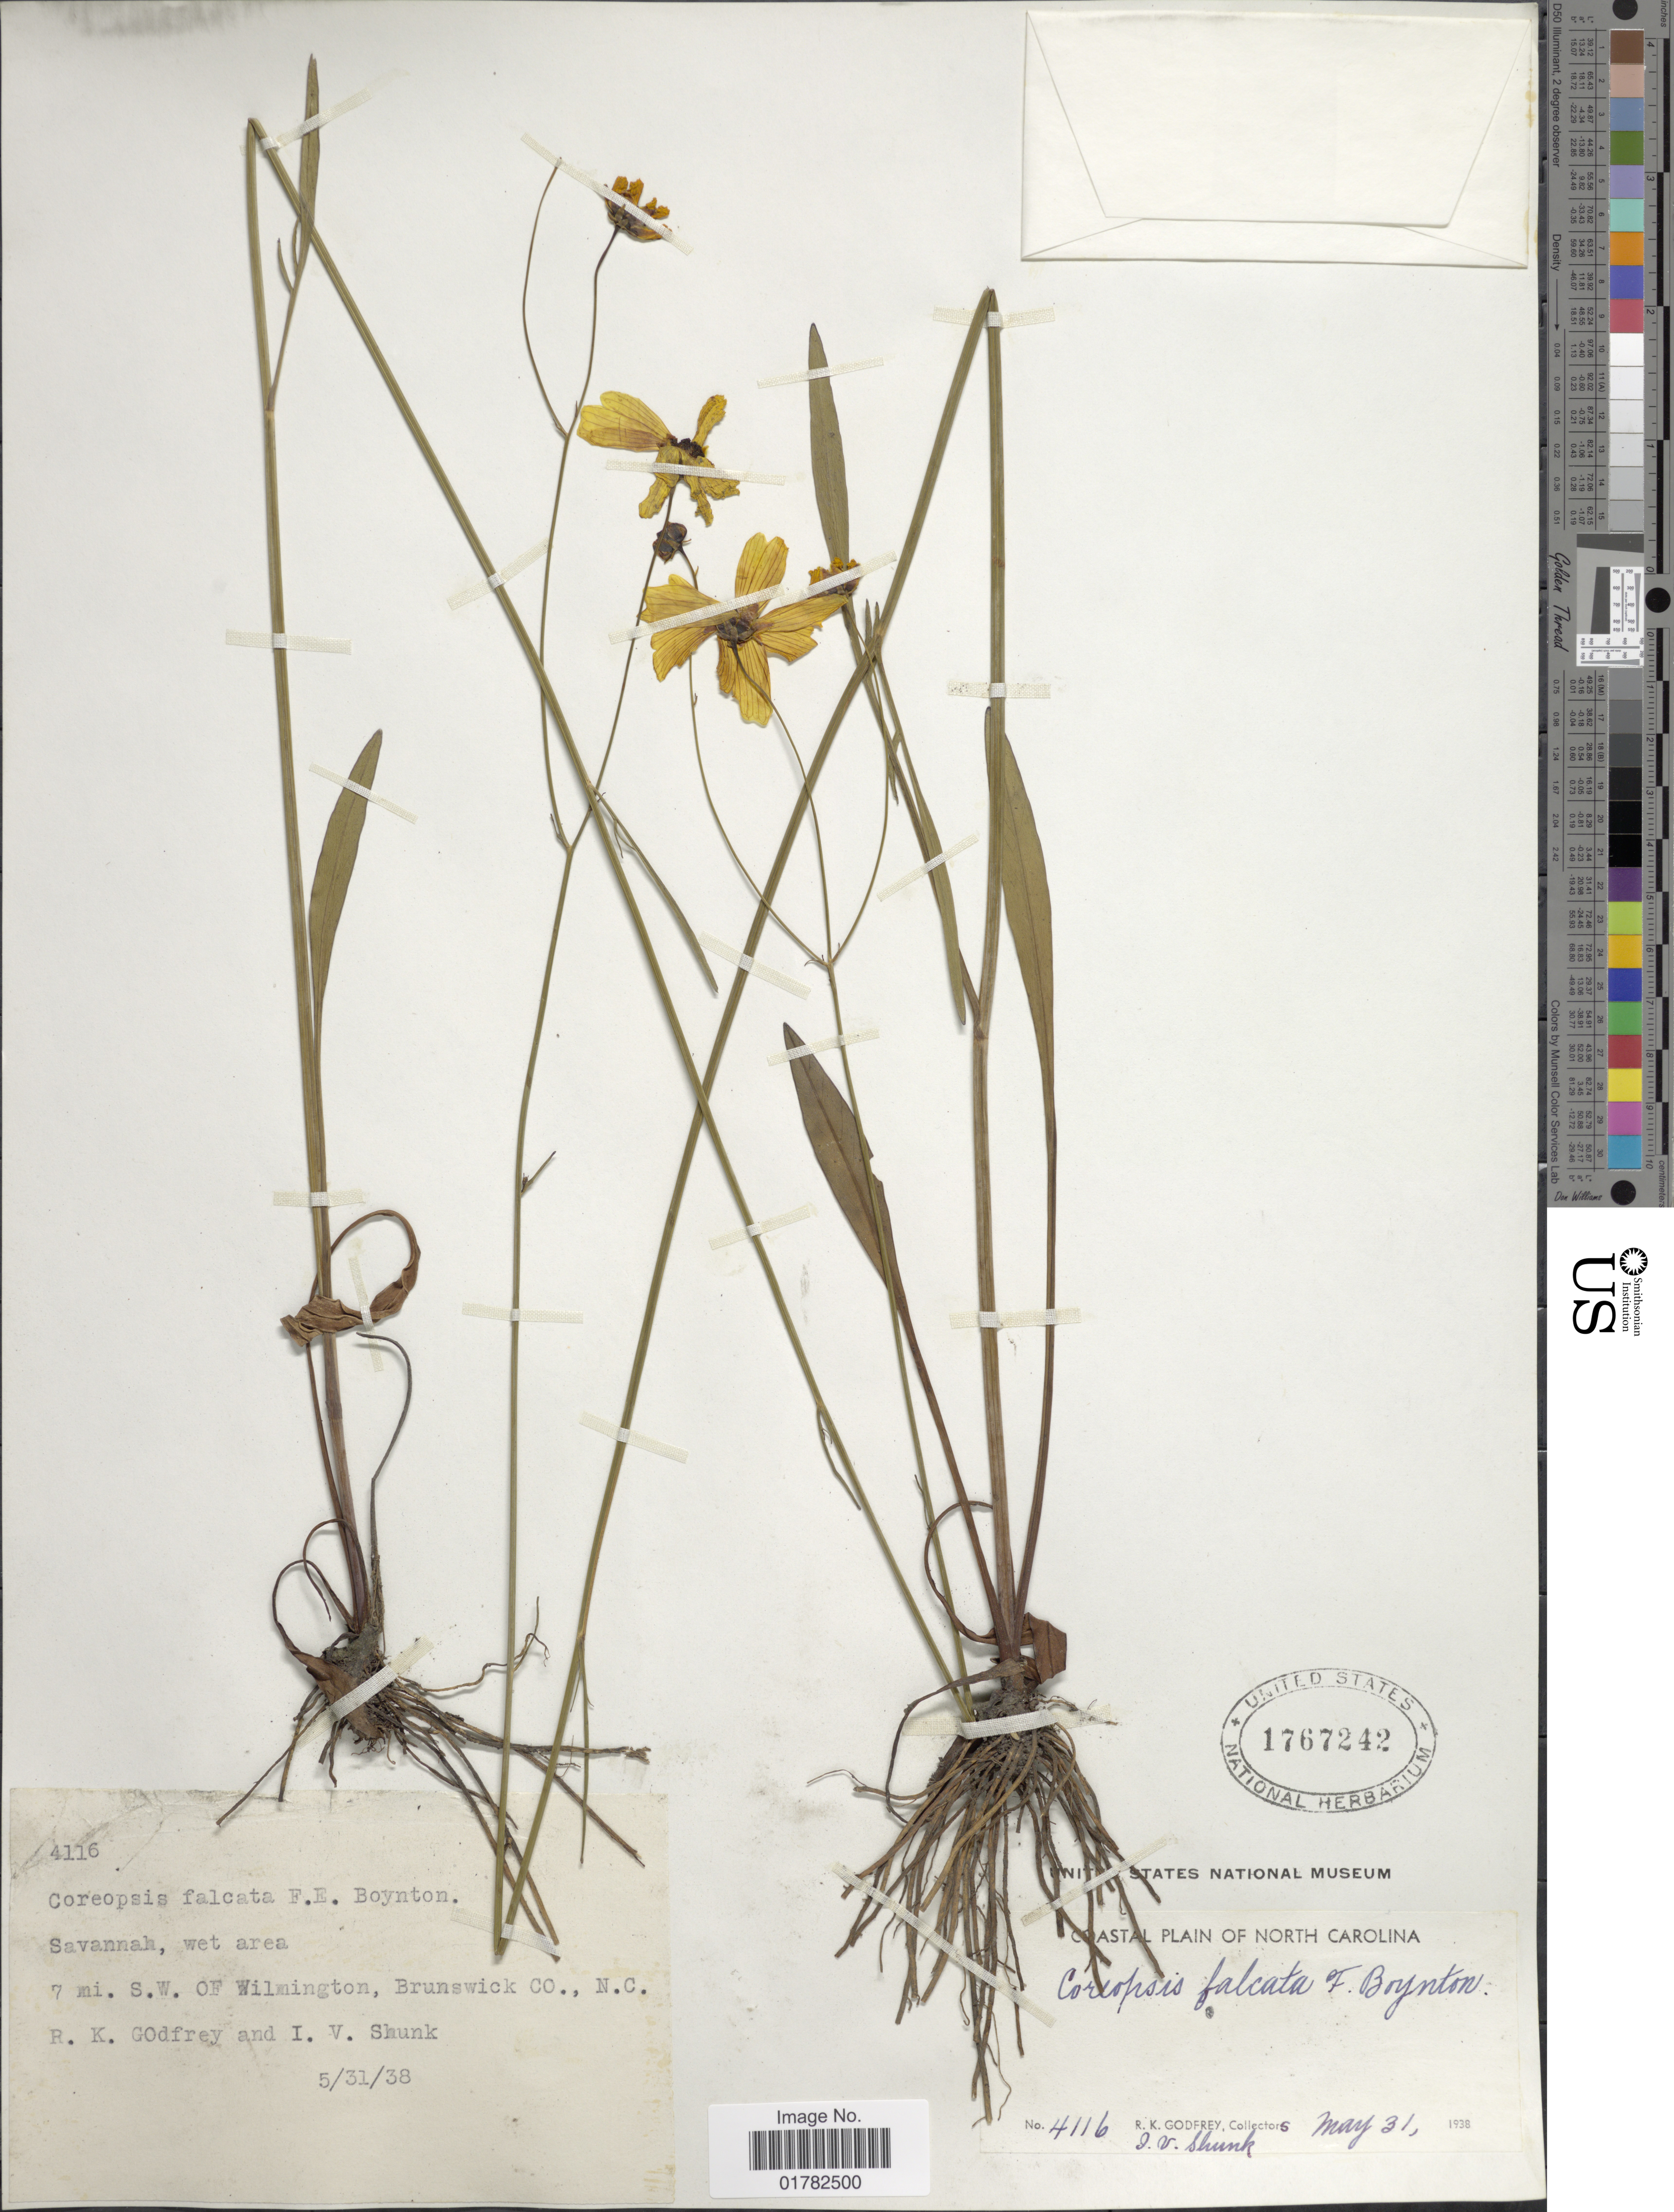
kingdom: Plantae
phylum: Tracheophyta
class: Magnoliopsida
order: Asterales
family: Asteraceae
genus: Coreopsis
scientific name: Coreopsis falcata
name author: F.E. Boynton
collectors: R. K. Godfrey & I. Shunk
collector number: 4116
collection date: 1938-05-31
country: United States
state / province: North Carolina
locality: Savannah, wet area, 7 mi. S. W. of Wilmingtpon, Brunswick Co.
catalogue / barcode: US 1767242